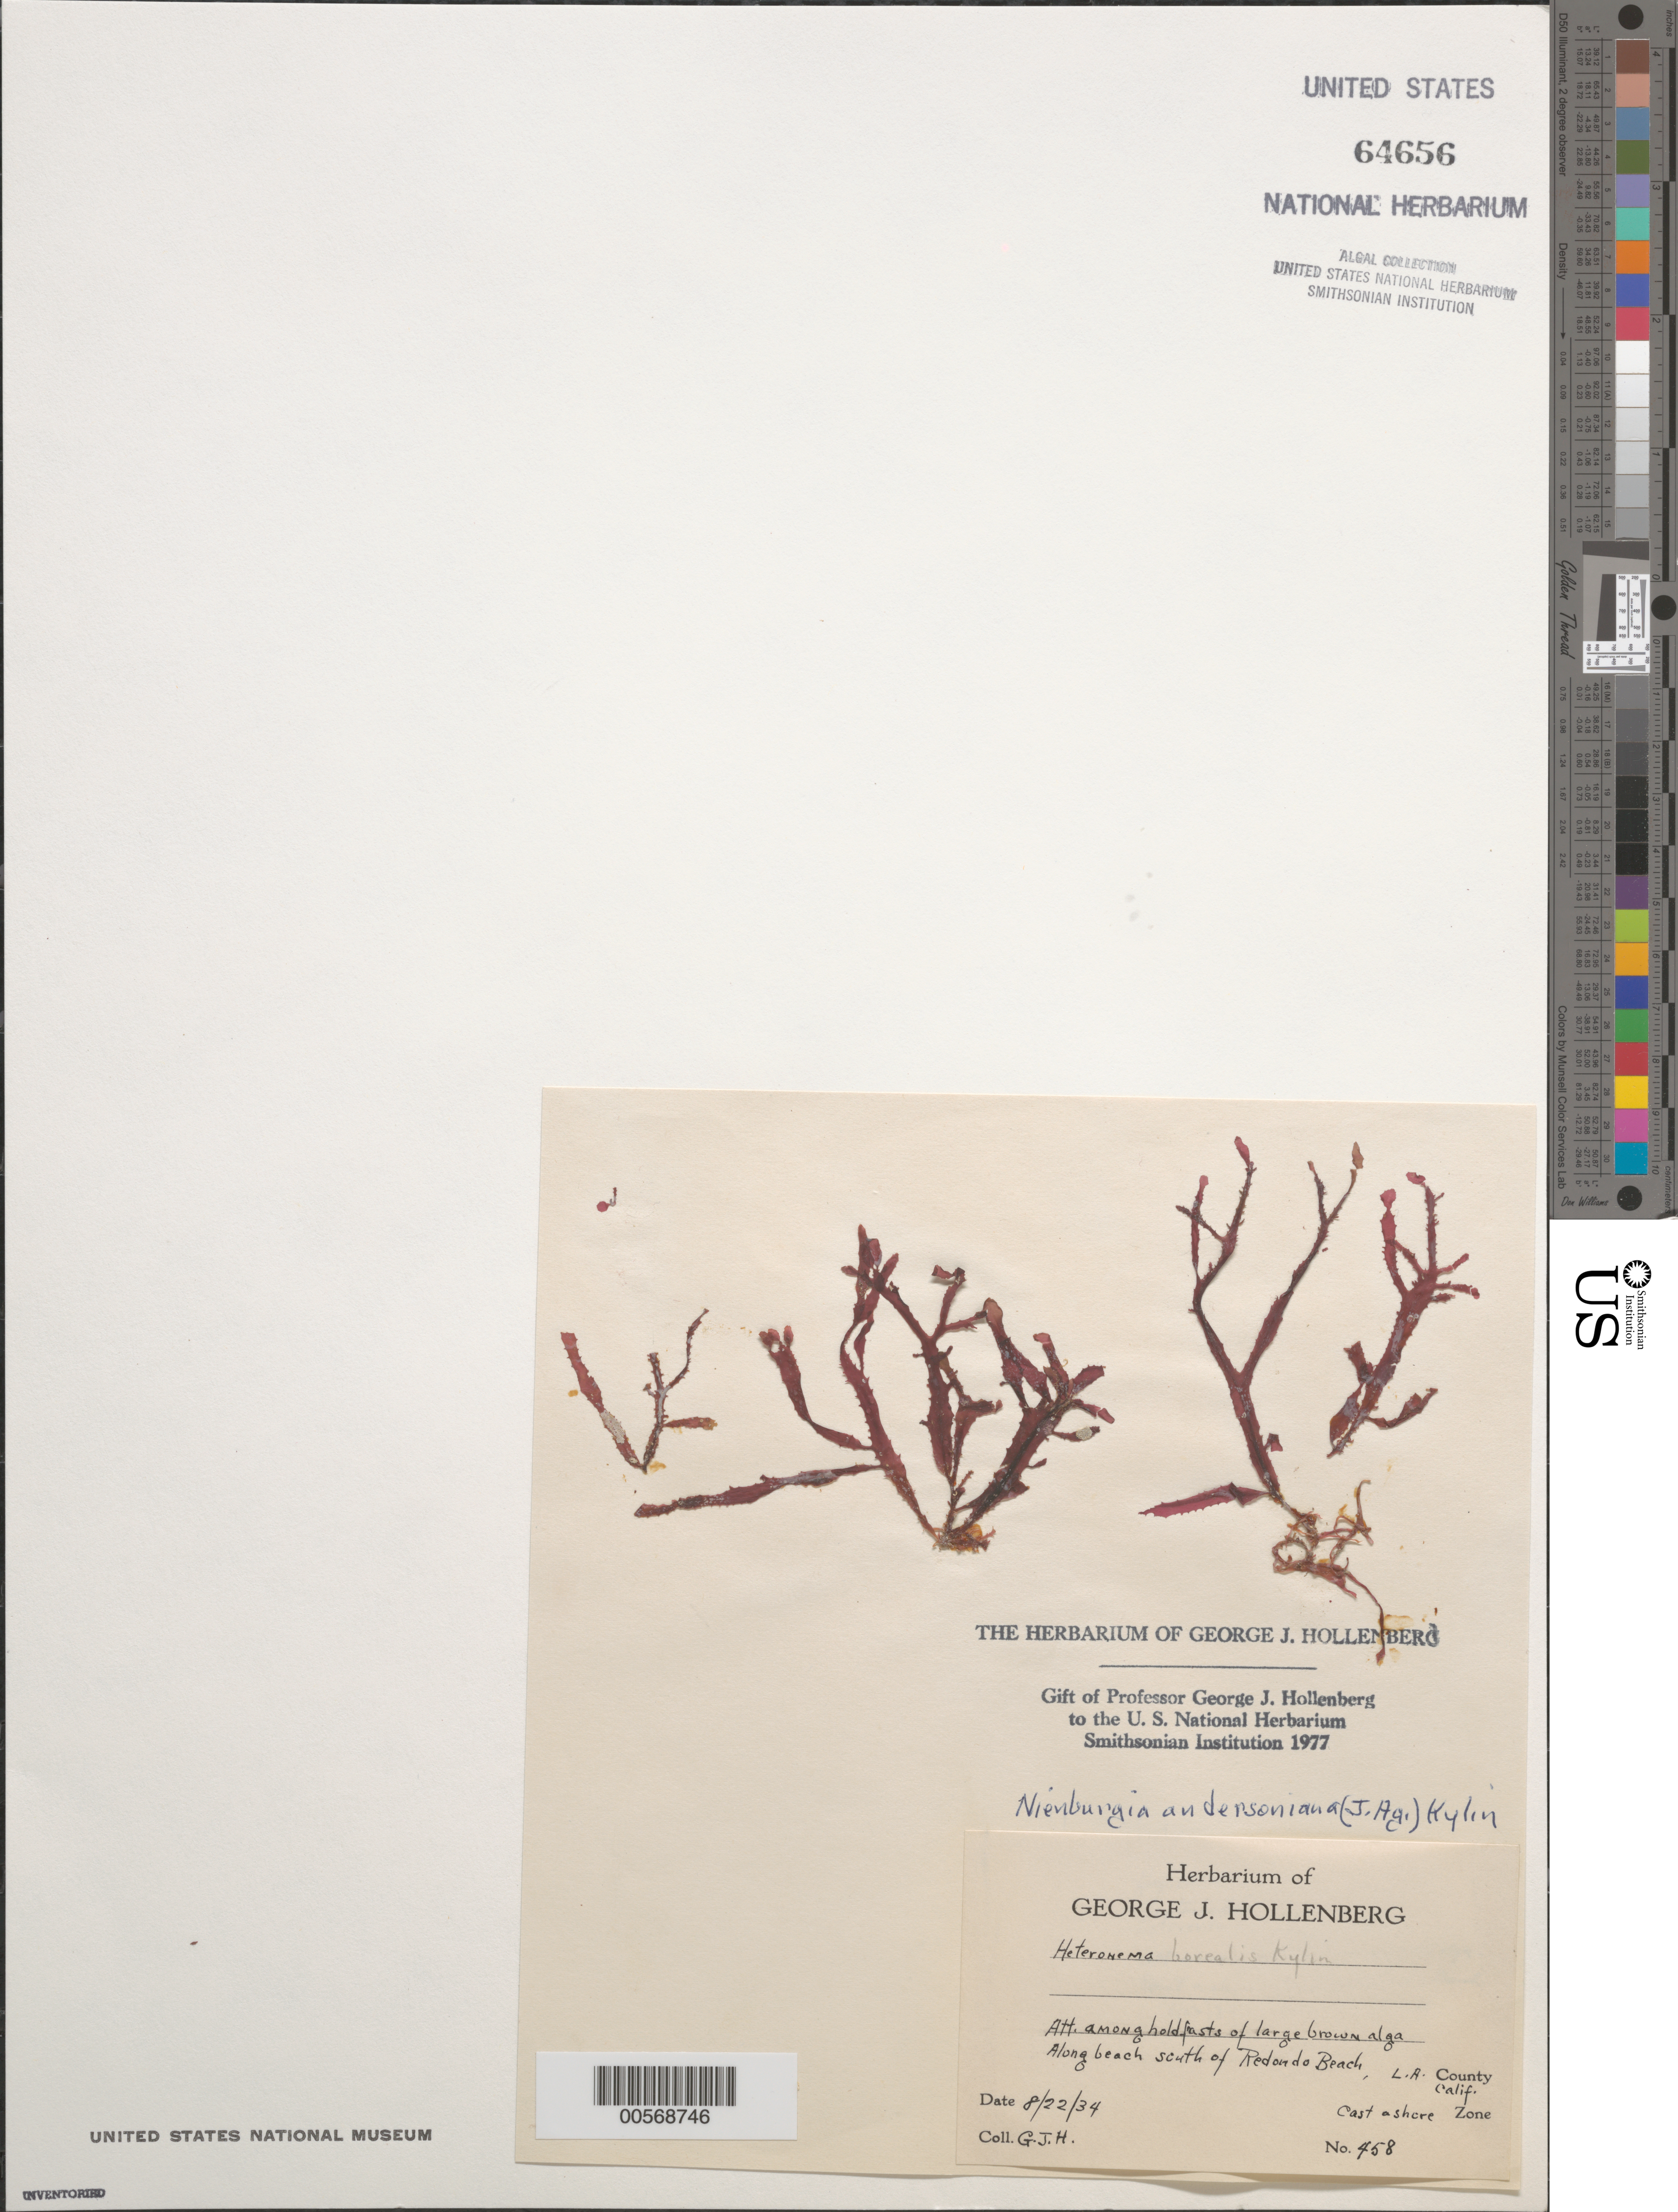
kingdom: Plantae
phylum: Rhodophyta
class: Florideophyceae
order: Ceramiales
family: Delesseriaceae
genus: Nienburgia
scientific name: Nienburgia andersoniana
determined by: Hollenberg, George J.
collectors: G. Hollenberg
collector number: GJH 458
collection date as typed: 22 Aug 1934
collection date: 1934-08-22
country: United States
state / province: California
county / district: Los Angeles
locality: Beach south of Redondo Beach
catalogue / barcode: US 64656